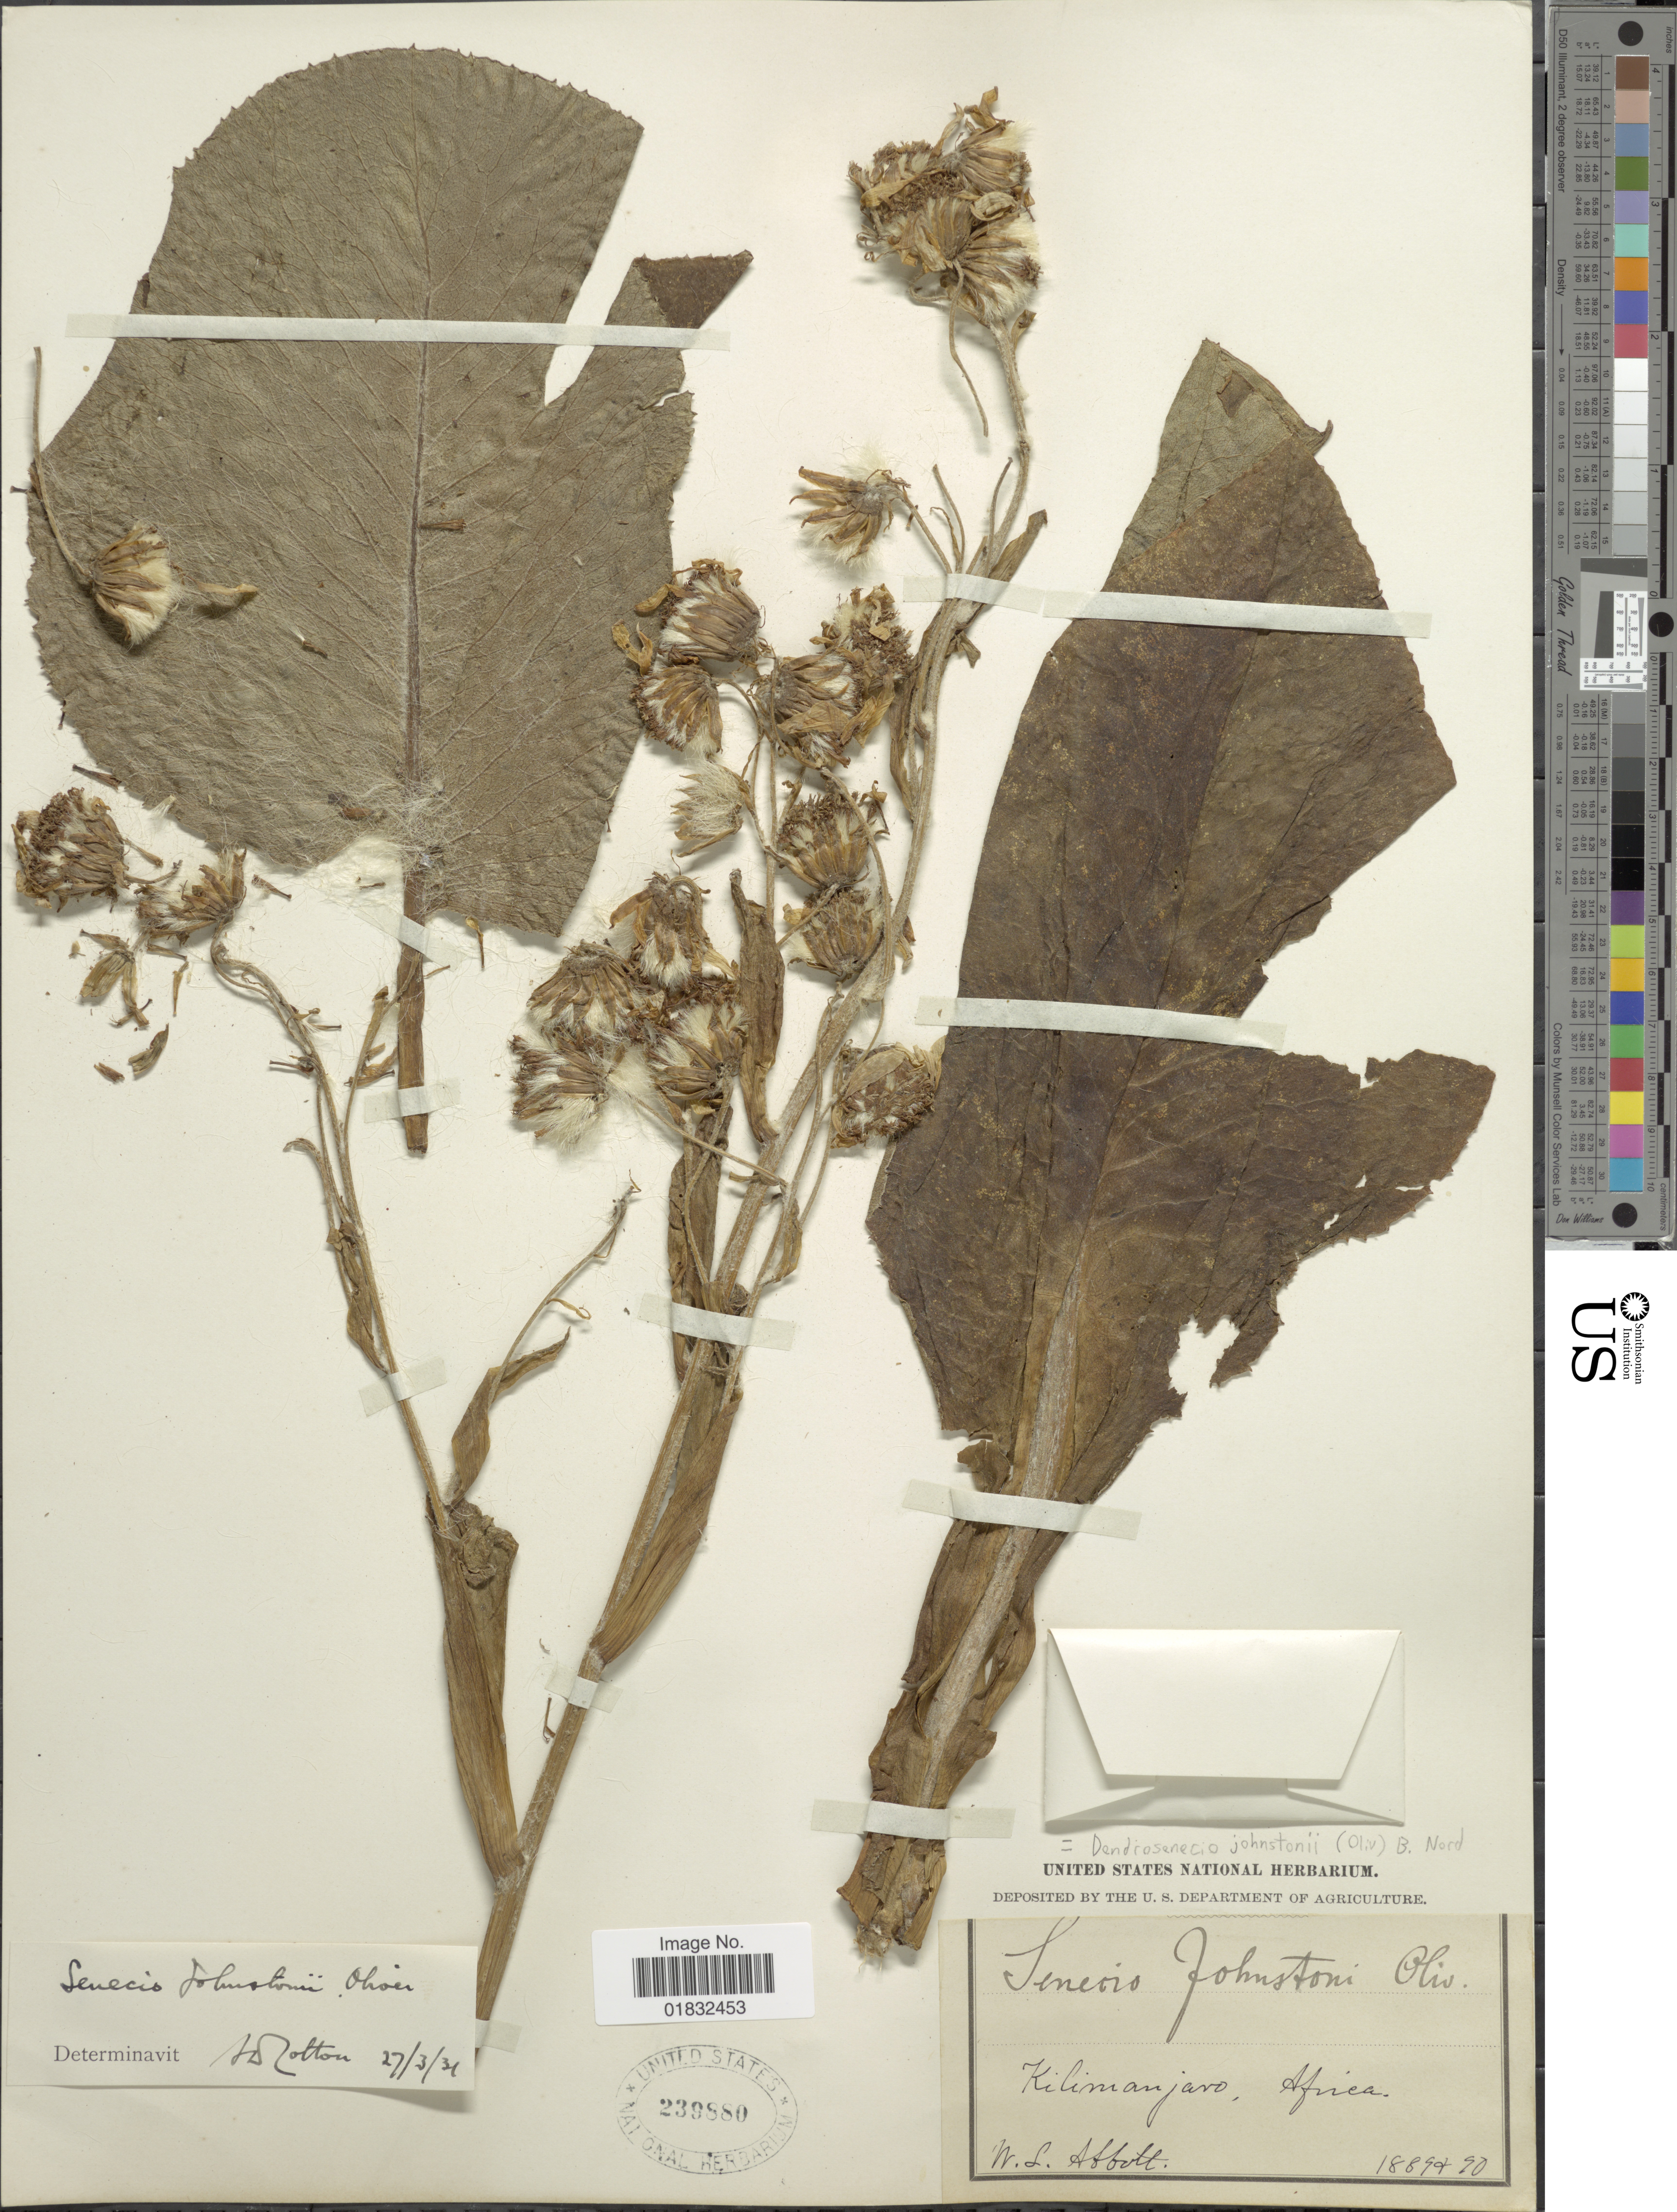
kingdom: Plantae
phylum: Tracheophyta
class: Magnoliopsida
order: Asterales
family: Asteraceae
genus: Dendrosenecio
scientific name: Dendrosenecio johnstonii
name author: (Oliv.) B. Nord.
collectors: W. L. Abbott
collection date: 1889/1890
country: Tanzania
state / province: Kilimanjaro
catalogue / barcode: US 239880